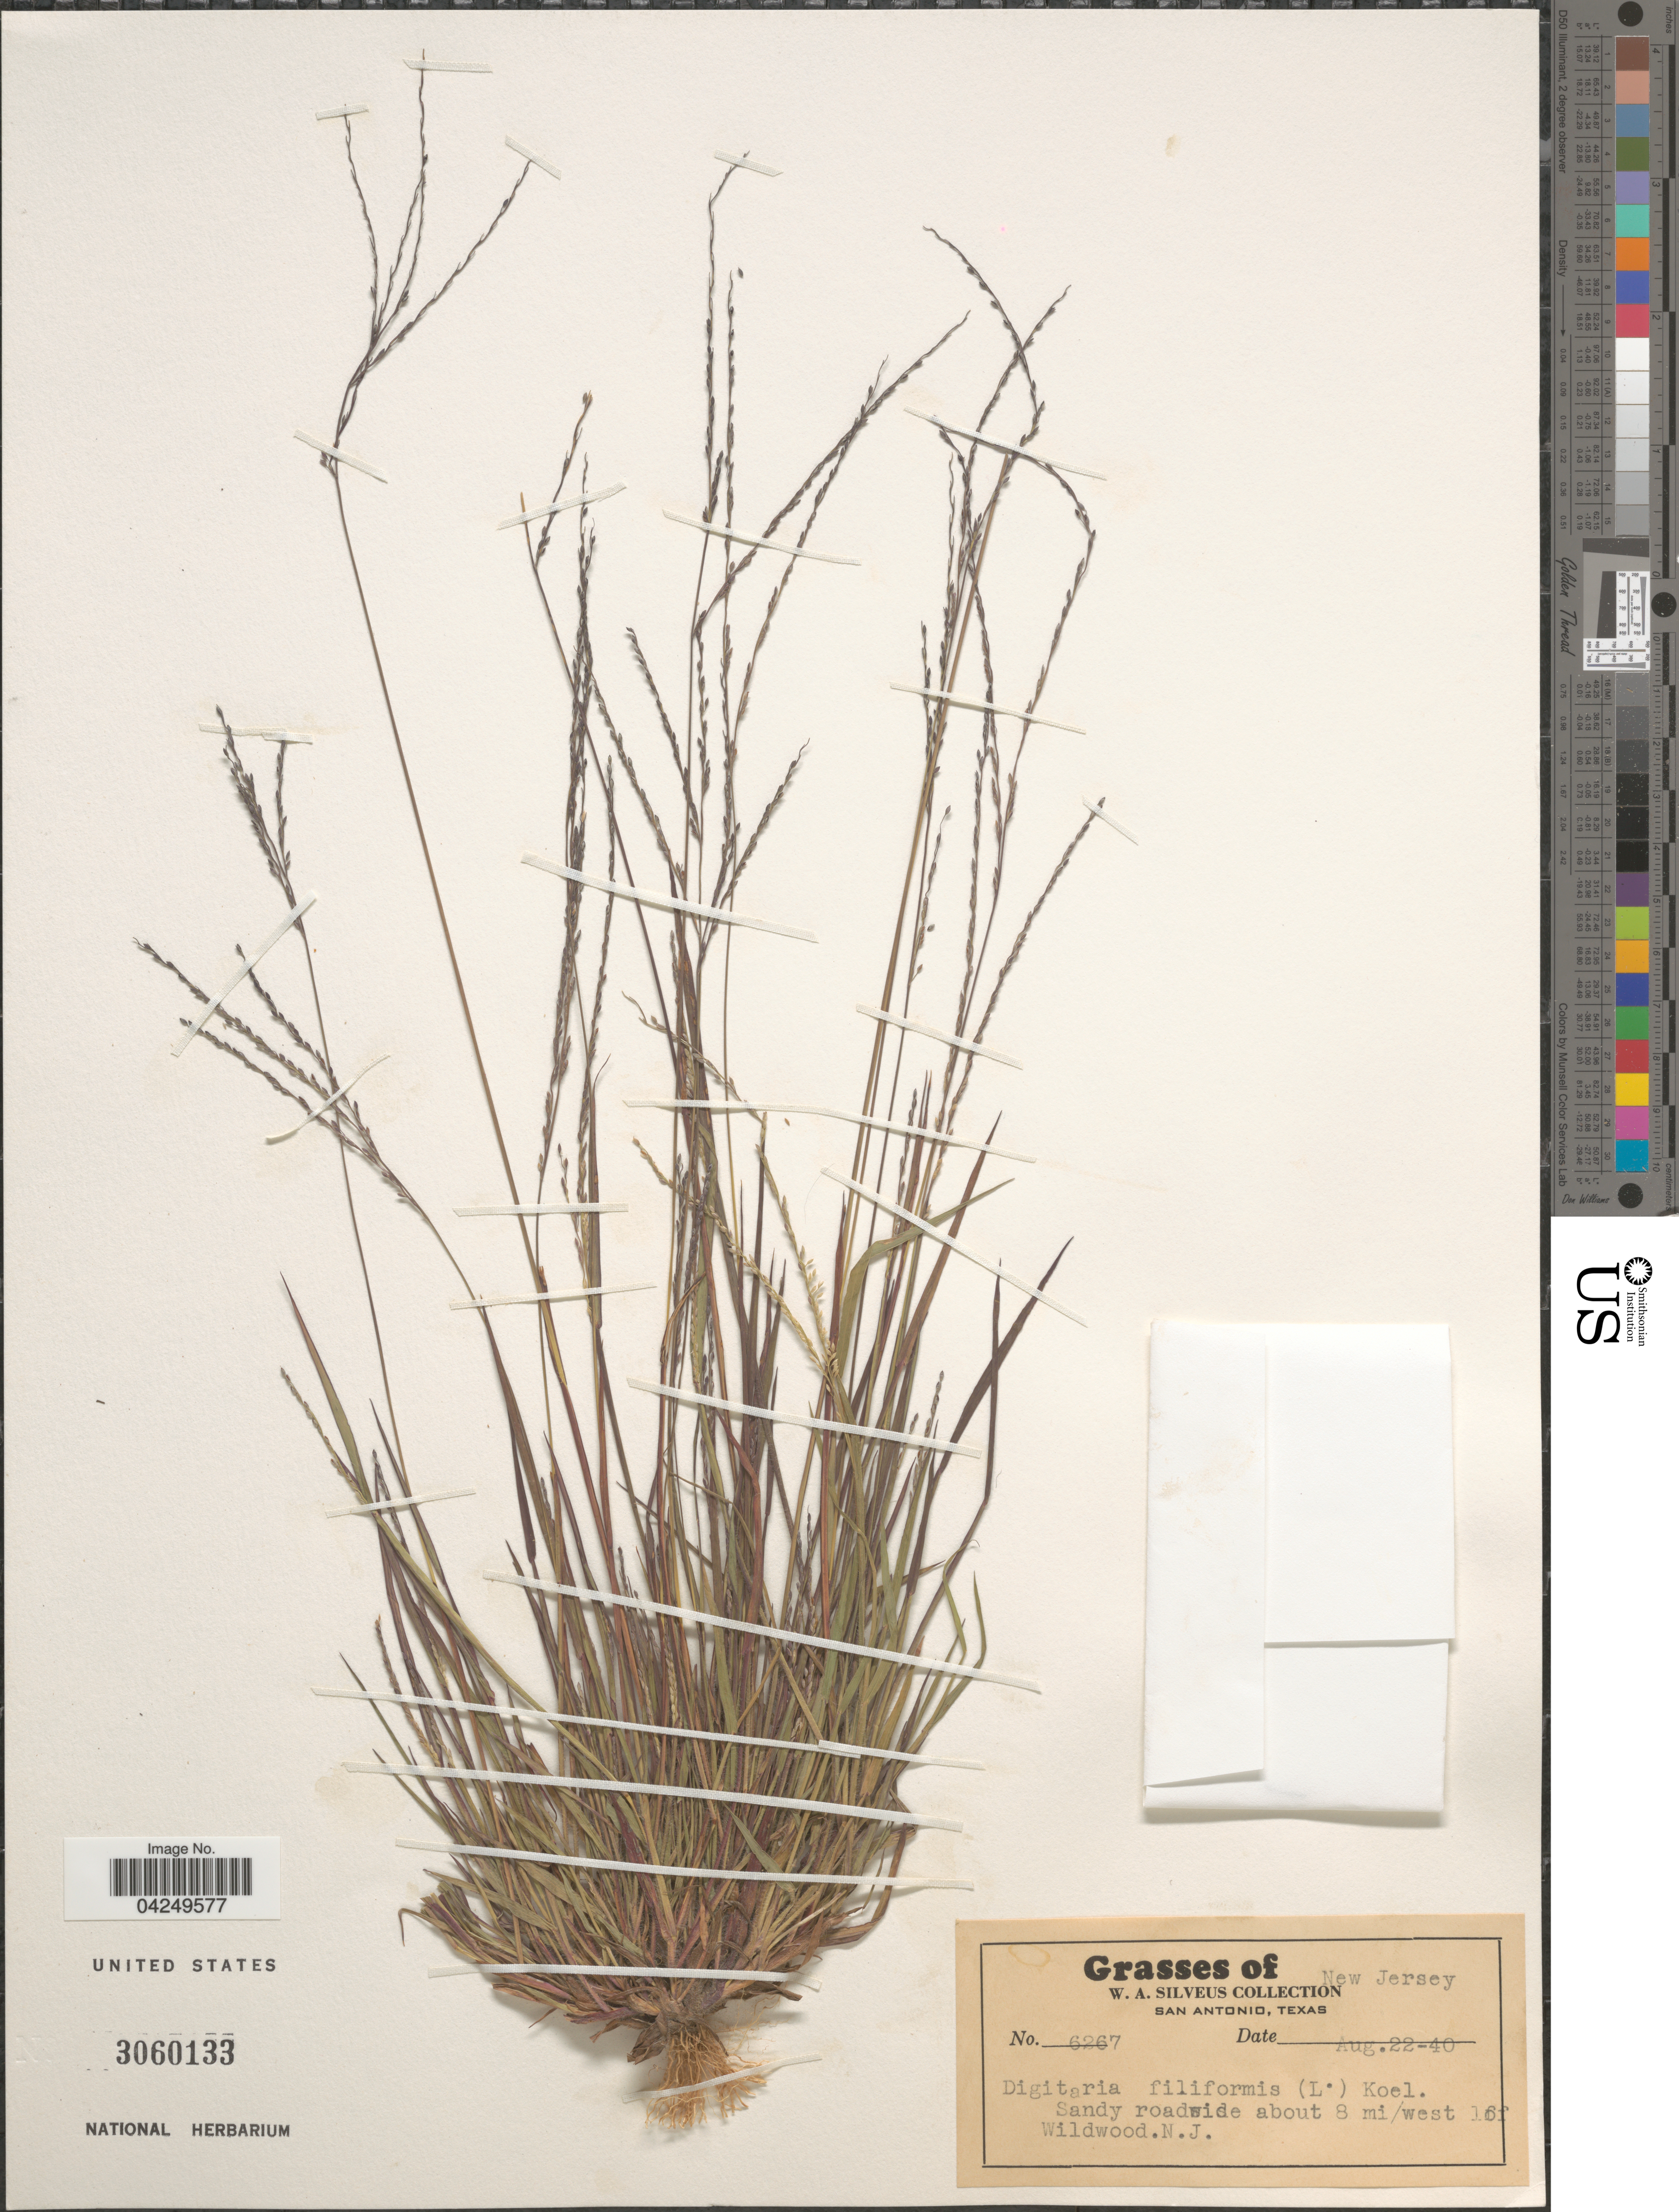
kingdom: Plantae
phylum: Tracheophyta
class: Liliopsida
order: Poales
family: Poaceae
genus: Digitaria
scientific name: Digitaria filiformis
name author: (L.) Koeler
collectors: W. Silveus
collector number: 6267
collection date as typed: Transcribed d/m/y: 22/8/40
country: United States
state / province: New Jersey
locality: Sandy roadside about 8 mi/west lof Wildwood.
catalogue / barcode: US 3060133